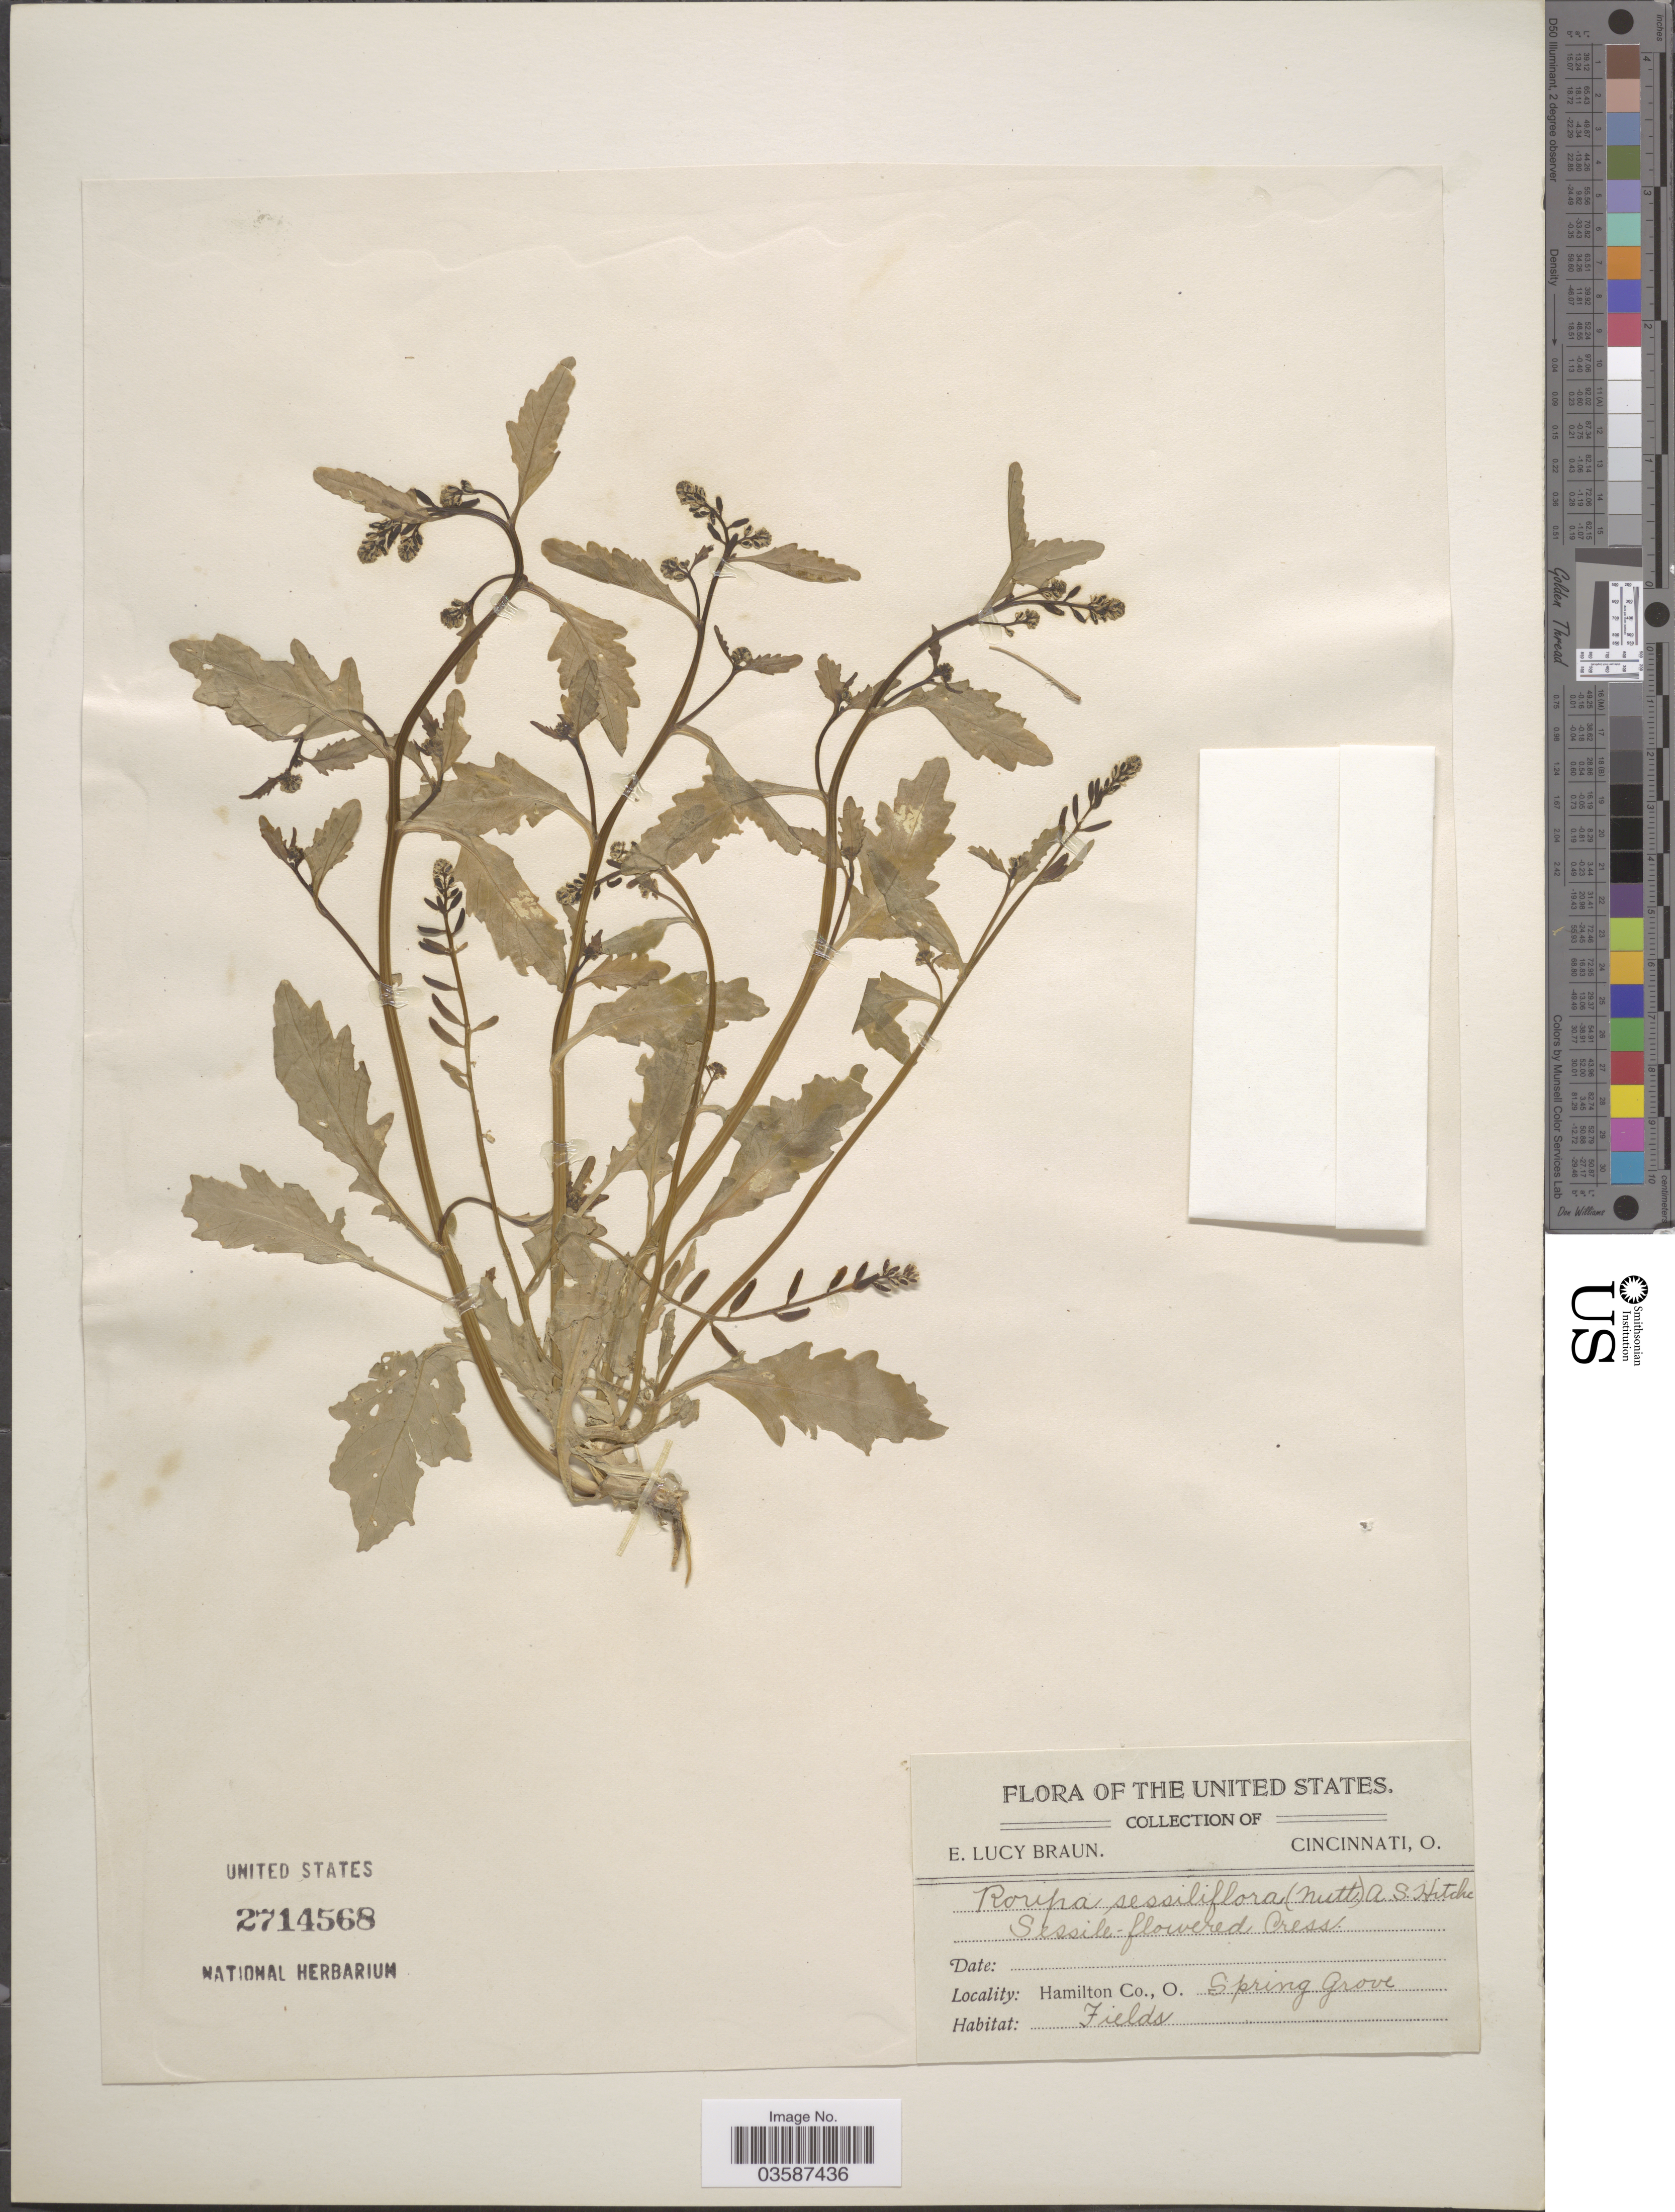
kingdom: Plantae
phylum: Tracheophyta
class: Magnoliopsida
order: Brassicales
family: Brassicaceae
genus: Rorippa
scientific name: Rorippa sessiliflora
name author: (Nutt.) Hitchc.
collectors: E. L. Braun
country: United States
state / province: Ohio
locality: Hamilton Co. Spring grove.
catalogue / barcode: US 2714568